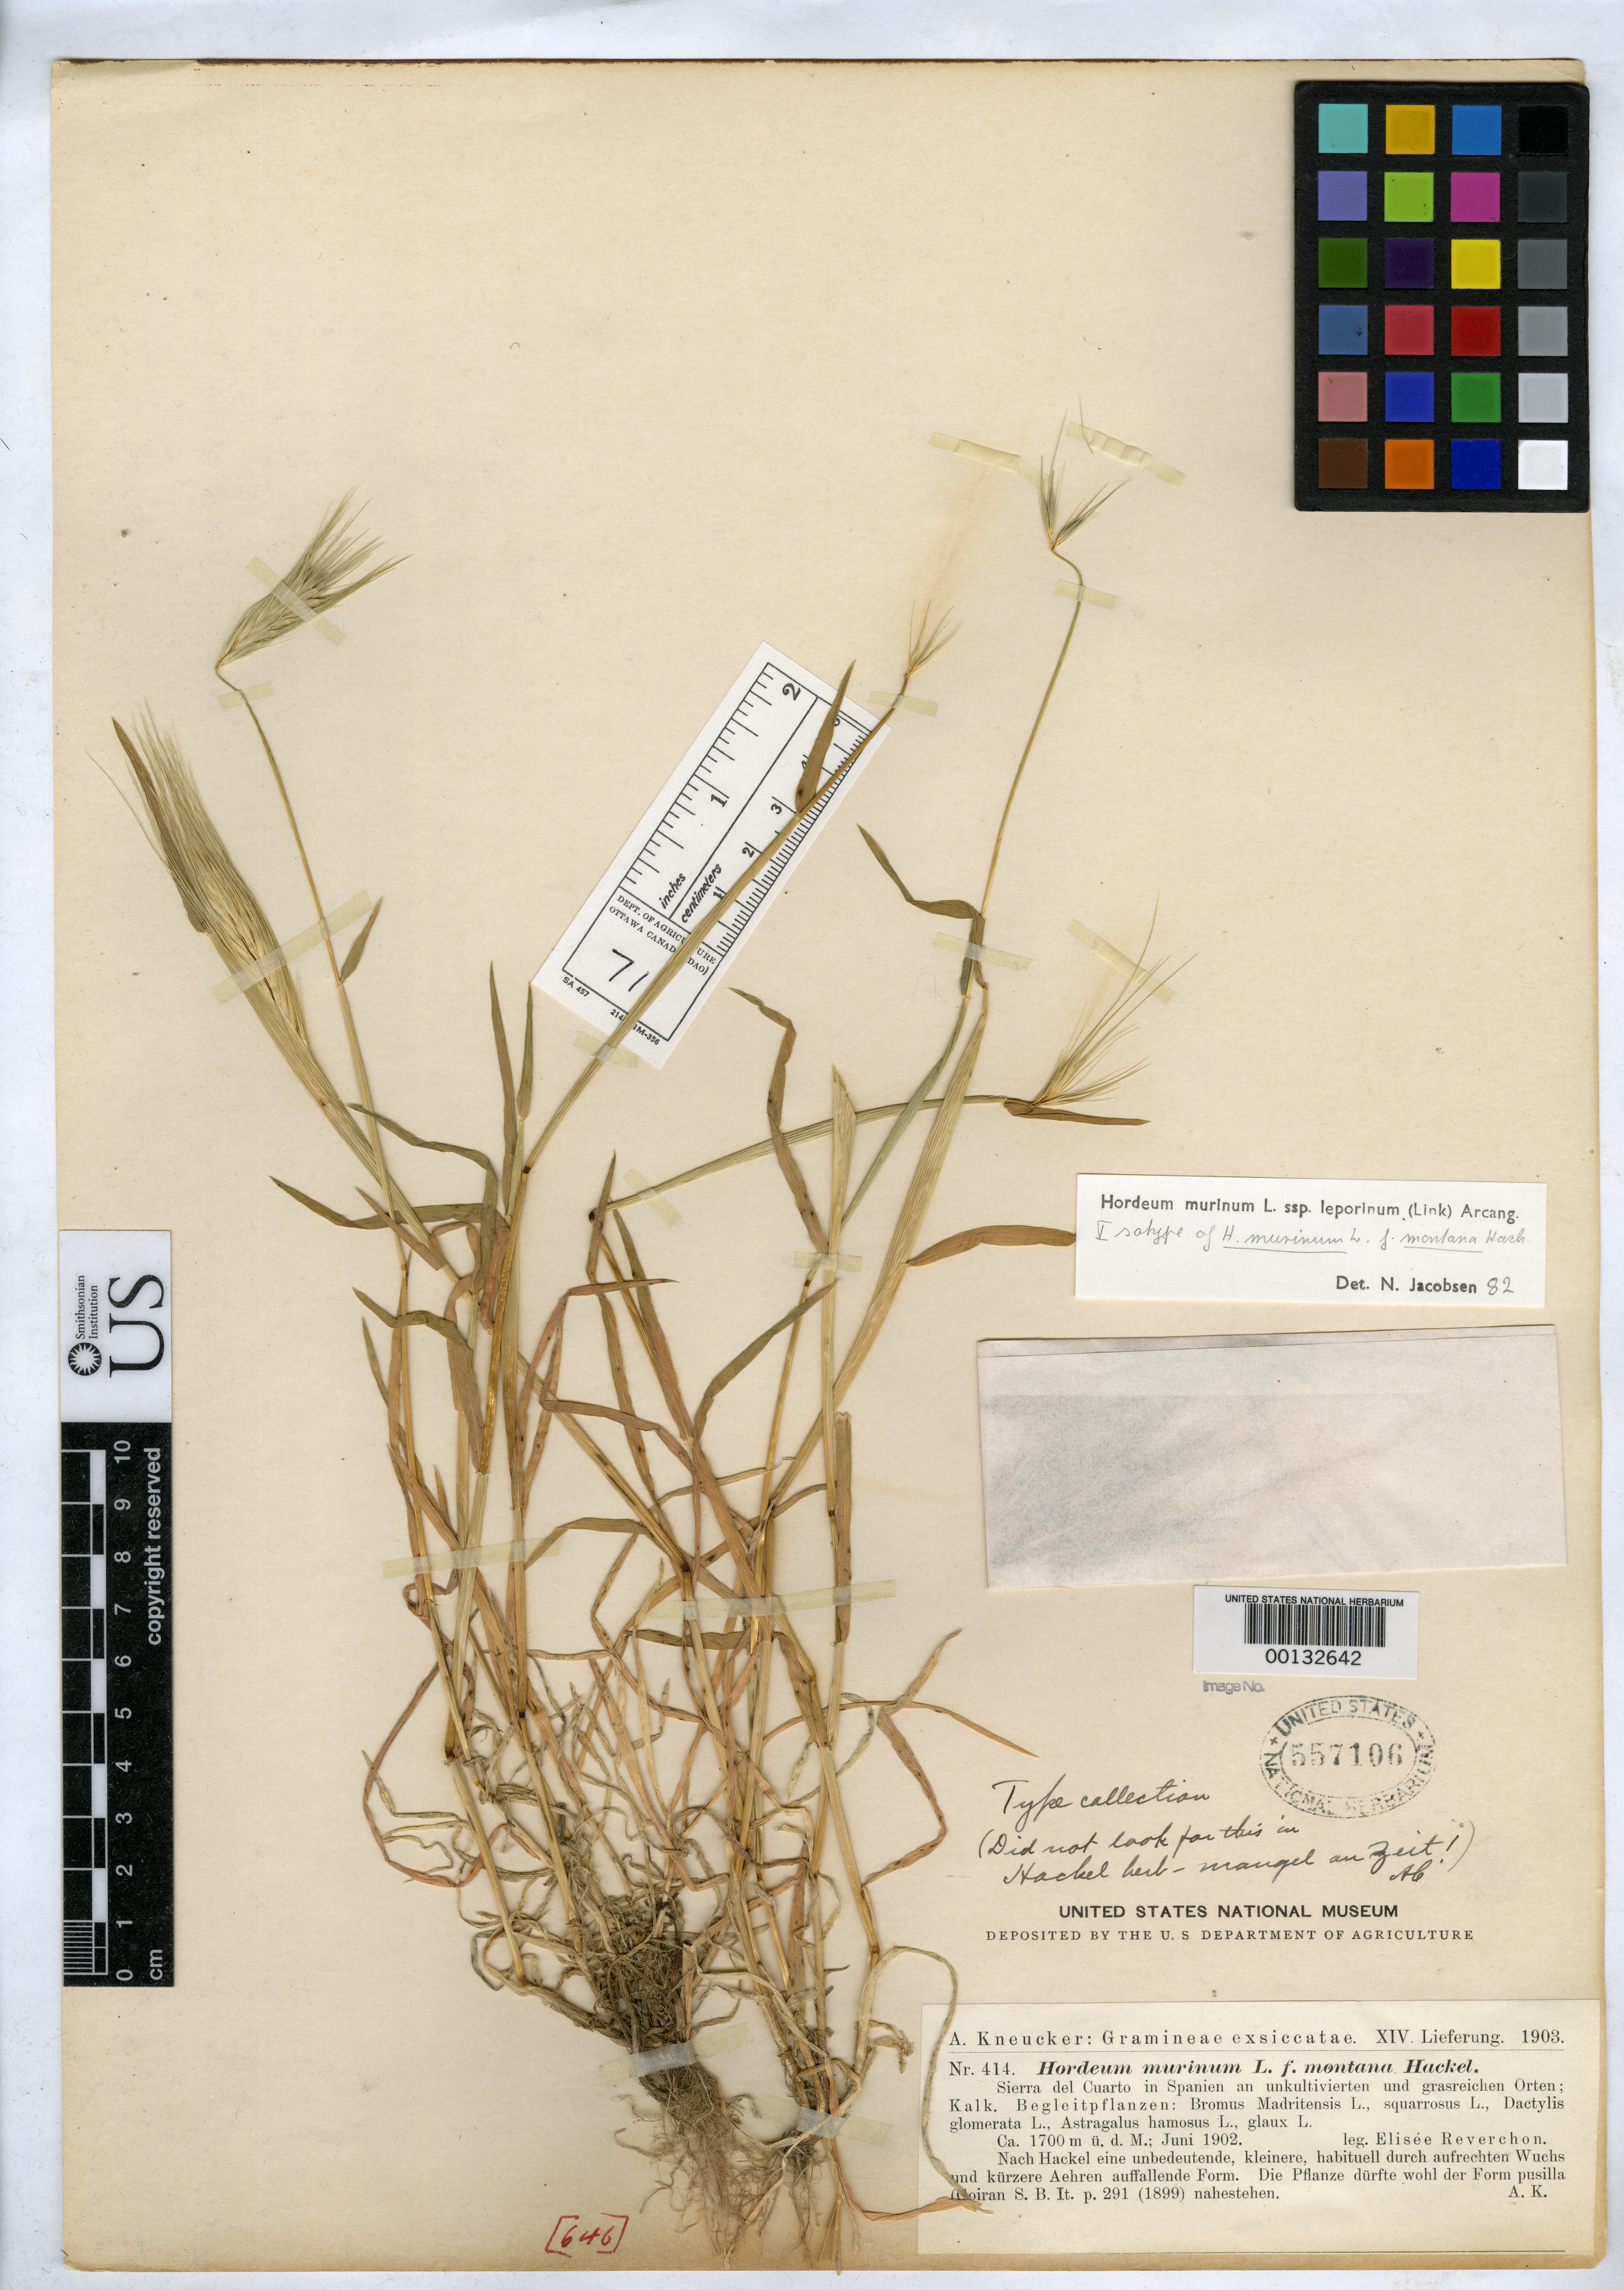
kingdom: Plantae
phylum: Tracheophyta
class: Liliopsida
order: Poales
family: Poaceae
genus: Hordeum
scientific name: Hordeum murinum f. montana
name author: Hack. ex Kneuck.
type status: Isotype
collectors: E. Reverchon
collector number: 414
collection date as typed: Jun 1902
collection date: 1902-06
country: Spain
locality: Sierra del Cuarto; alt. 1700m.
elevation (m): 1700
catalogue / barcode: US 557106